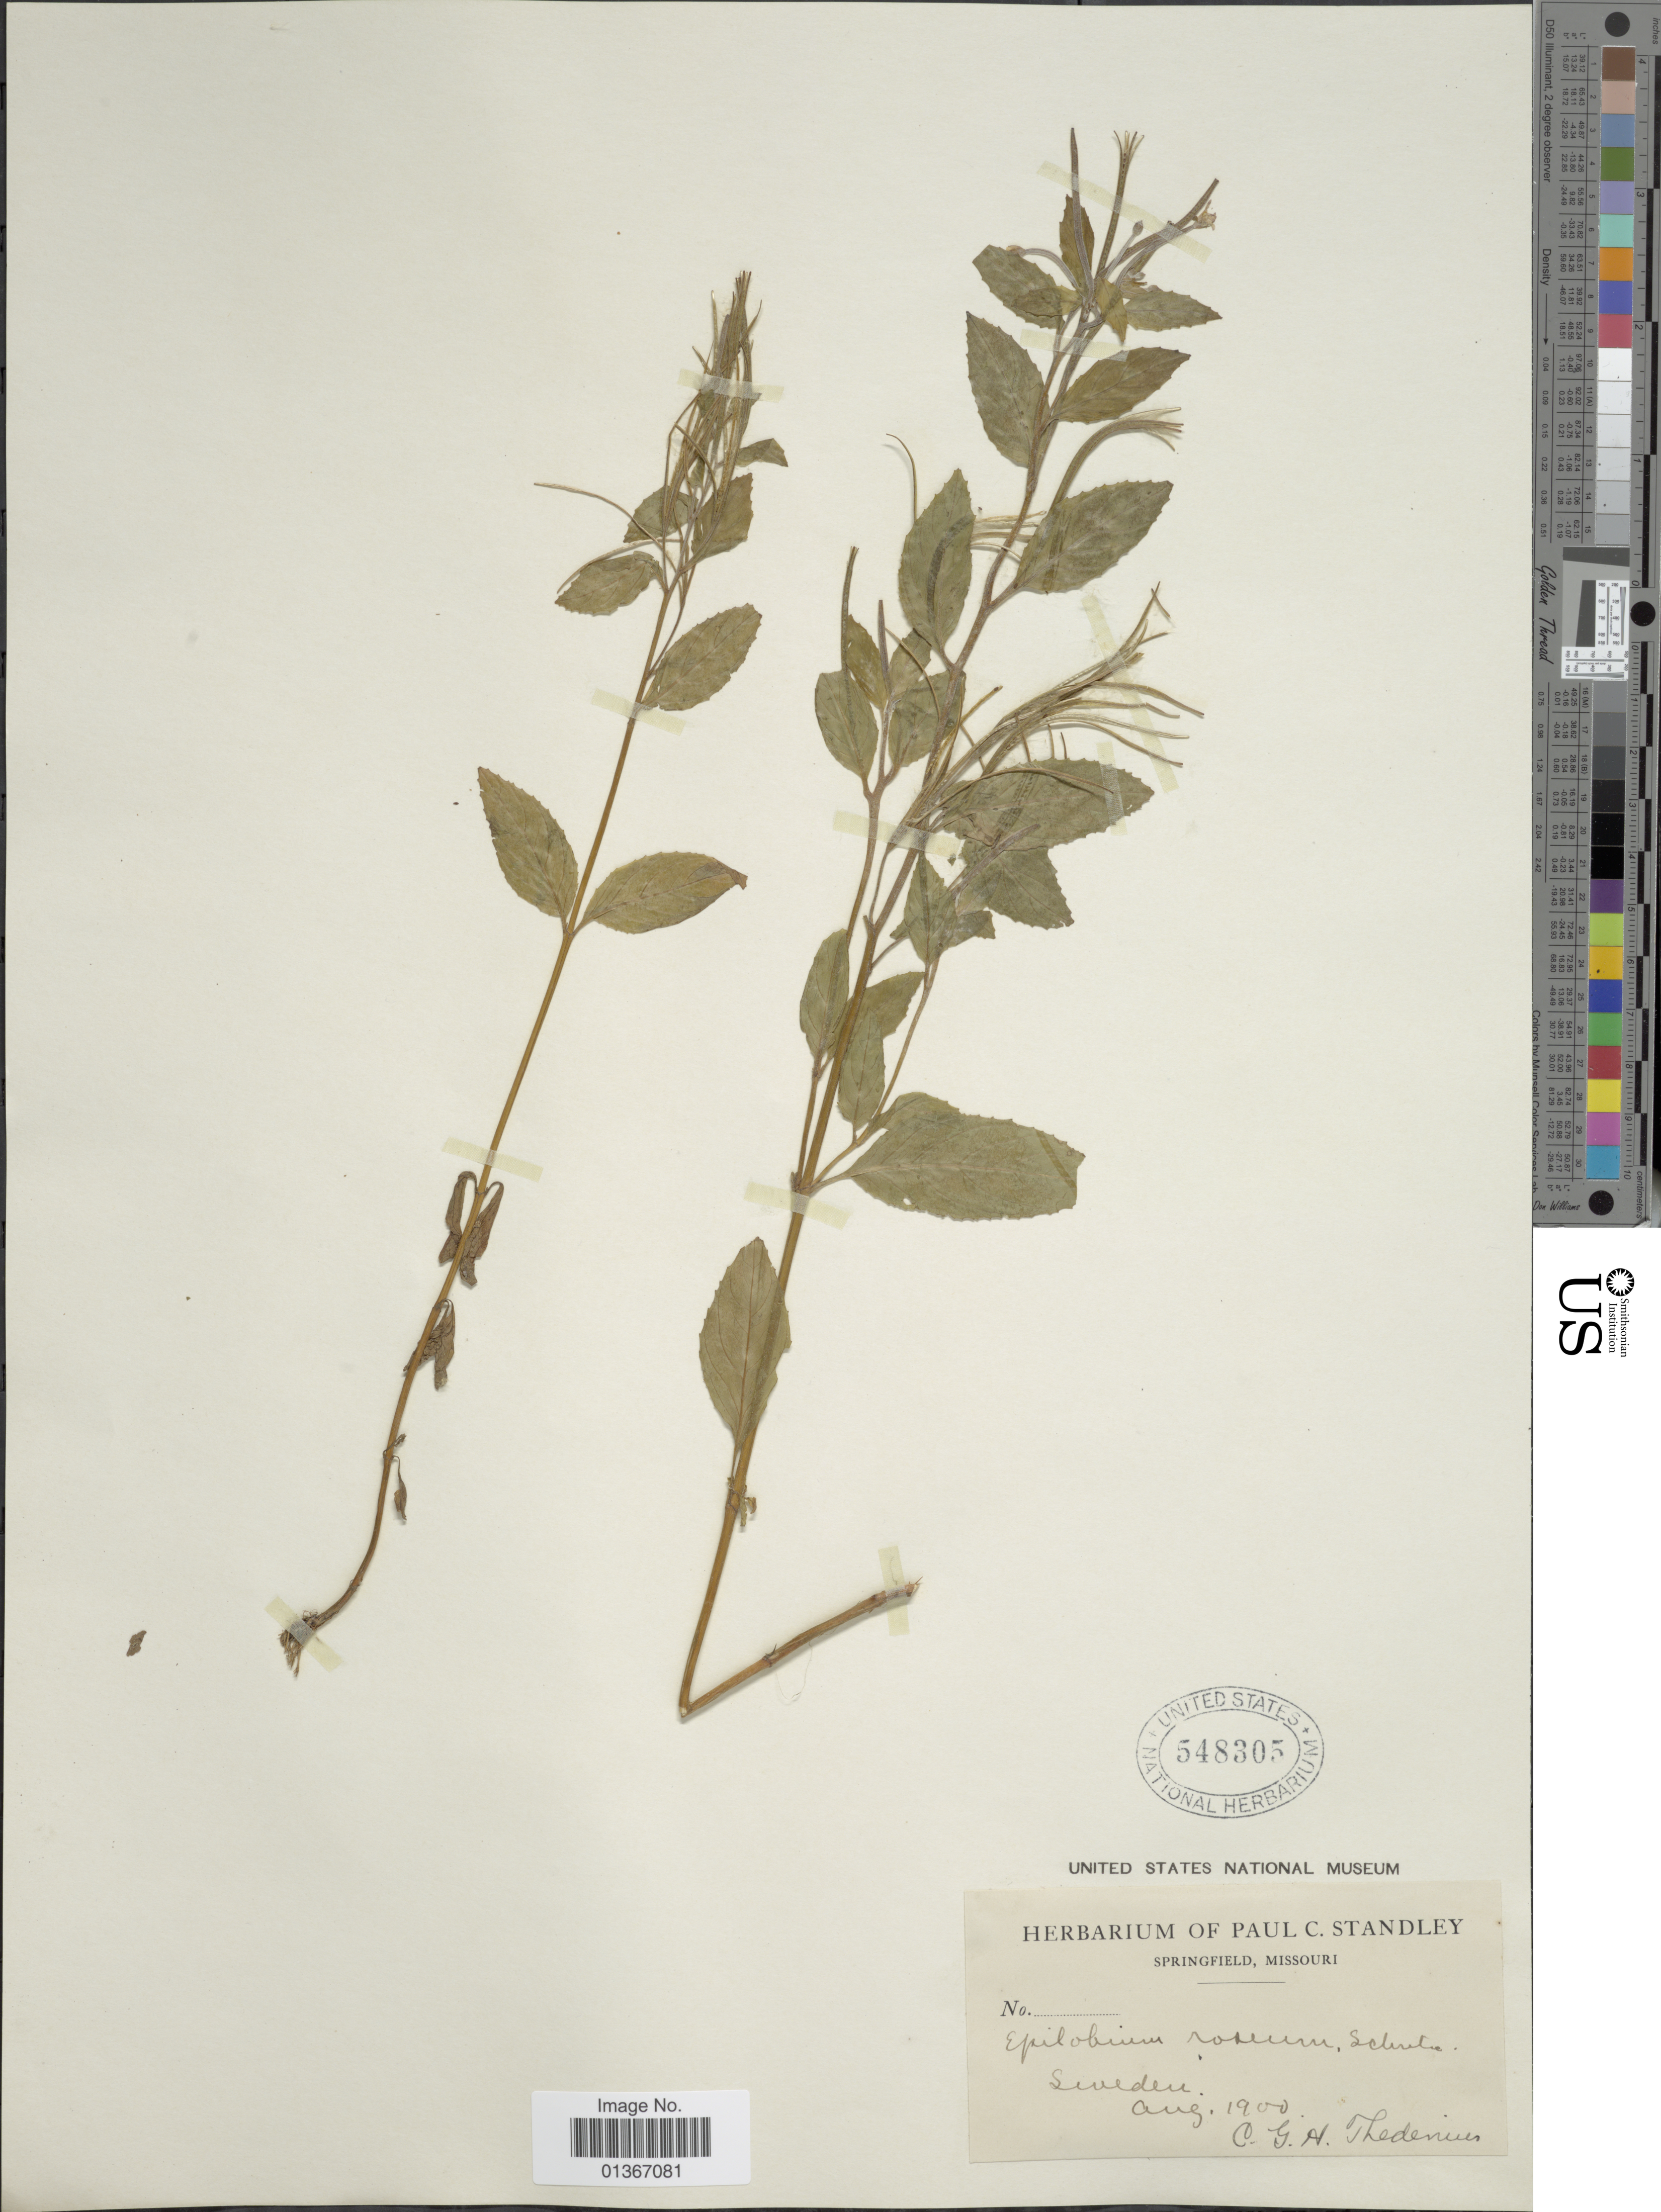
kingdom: Plantae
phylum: Tracheophyta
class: Magnoliopsida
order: Myrtales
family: Onagraceae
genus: Epilobium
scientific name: Epilobium roseum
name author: Schreb.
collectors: C. Thedenius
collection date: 1900-08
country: Sweden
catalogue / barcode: US 548305